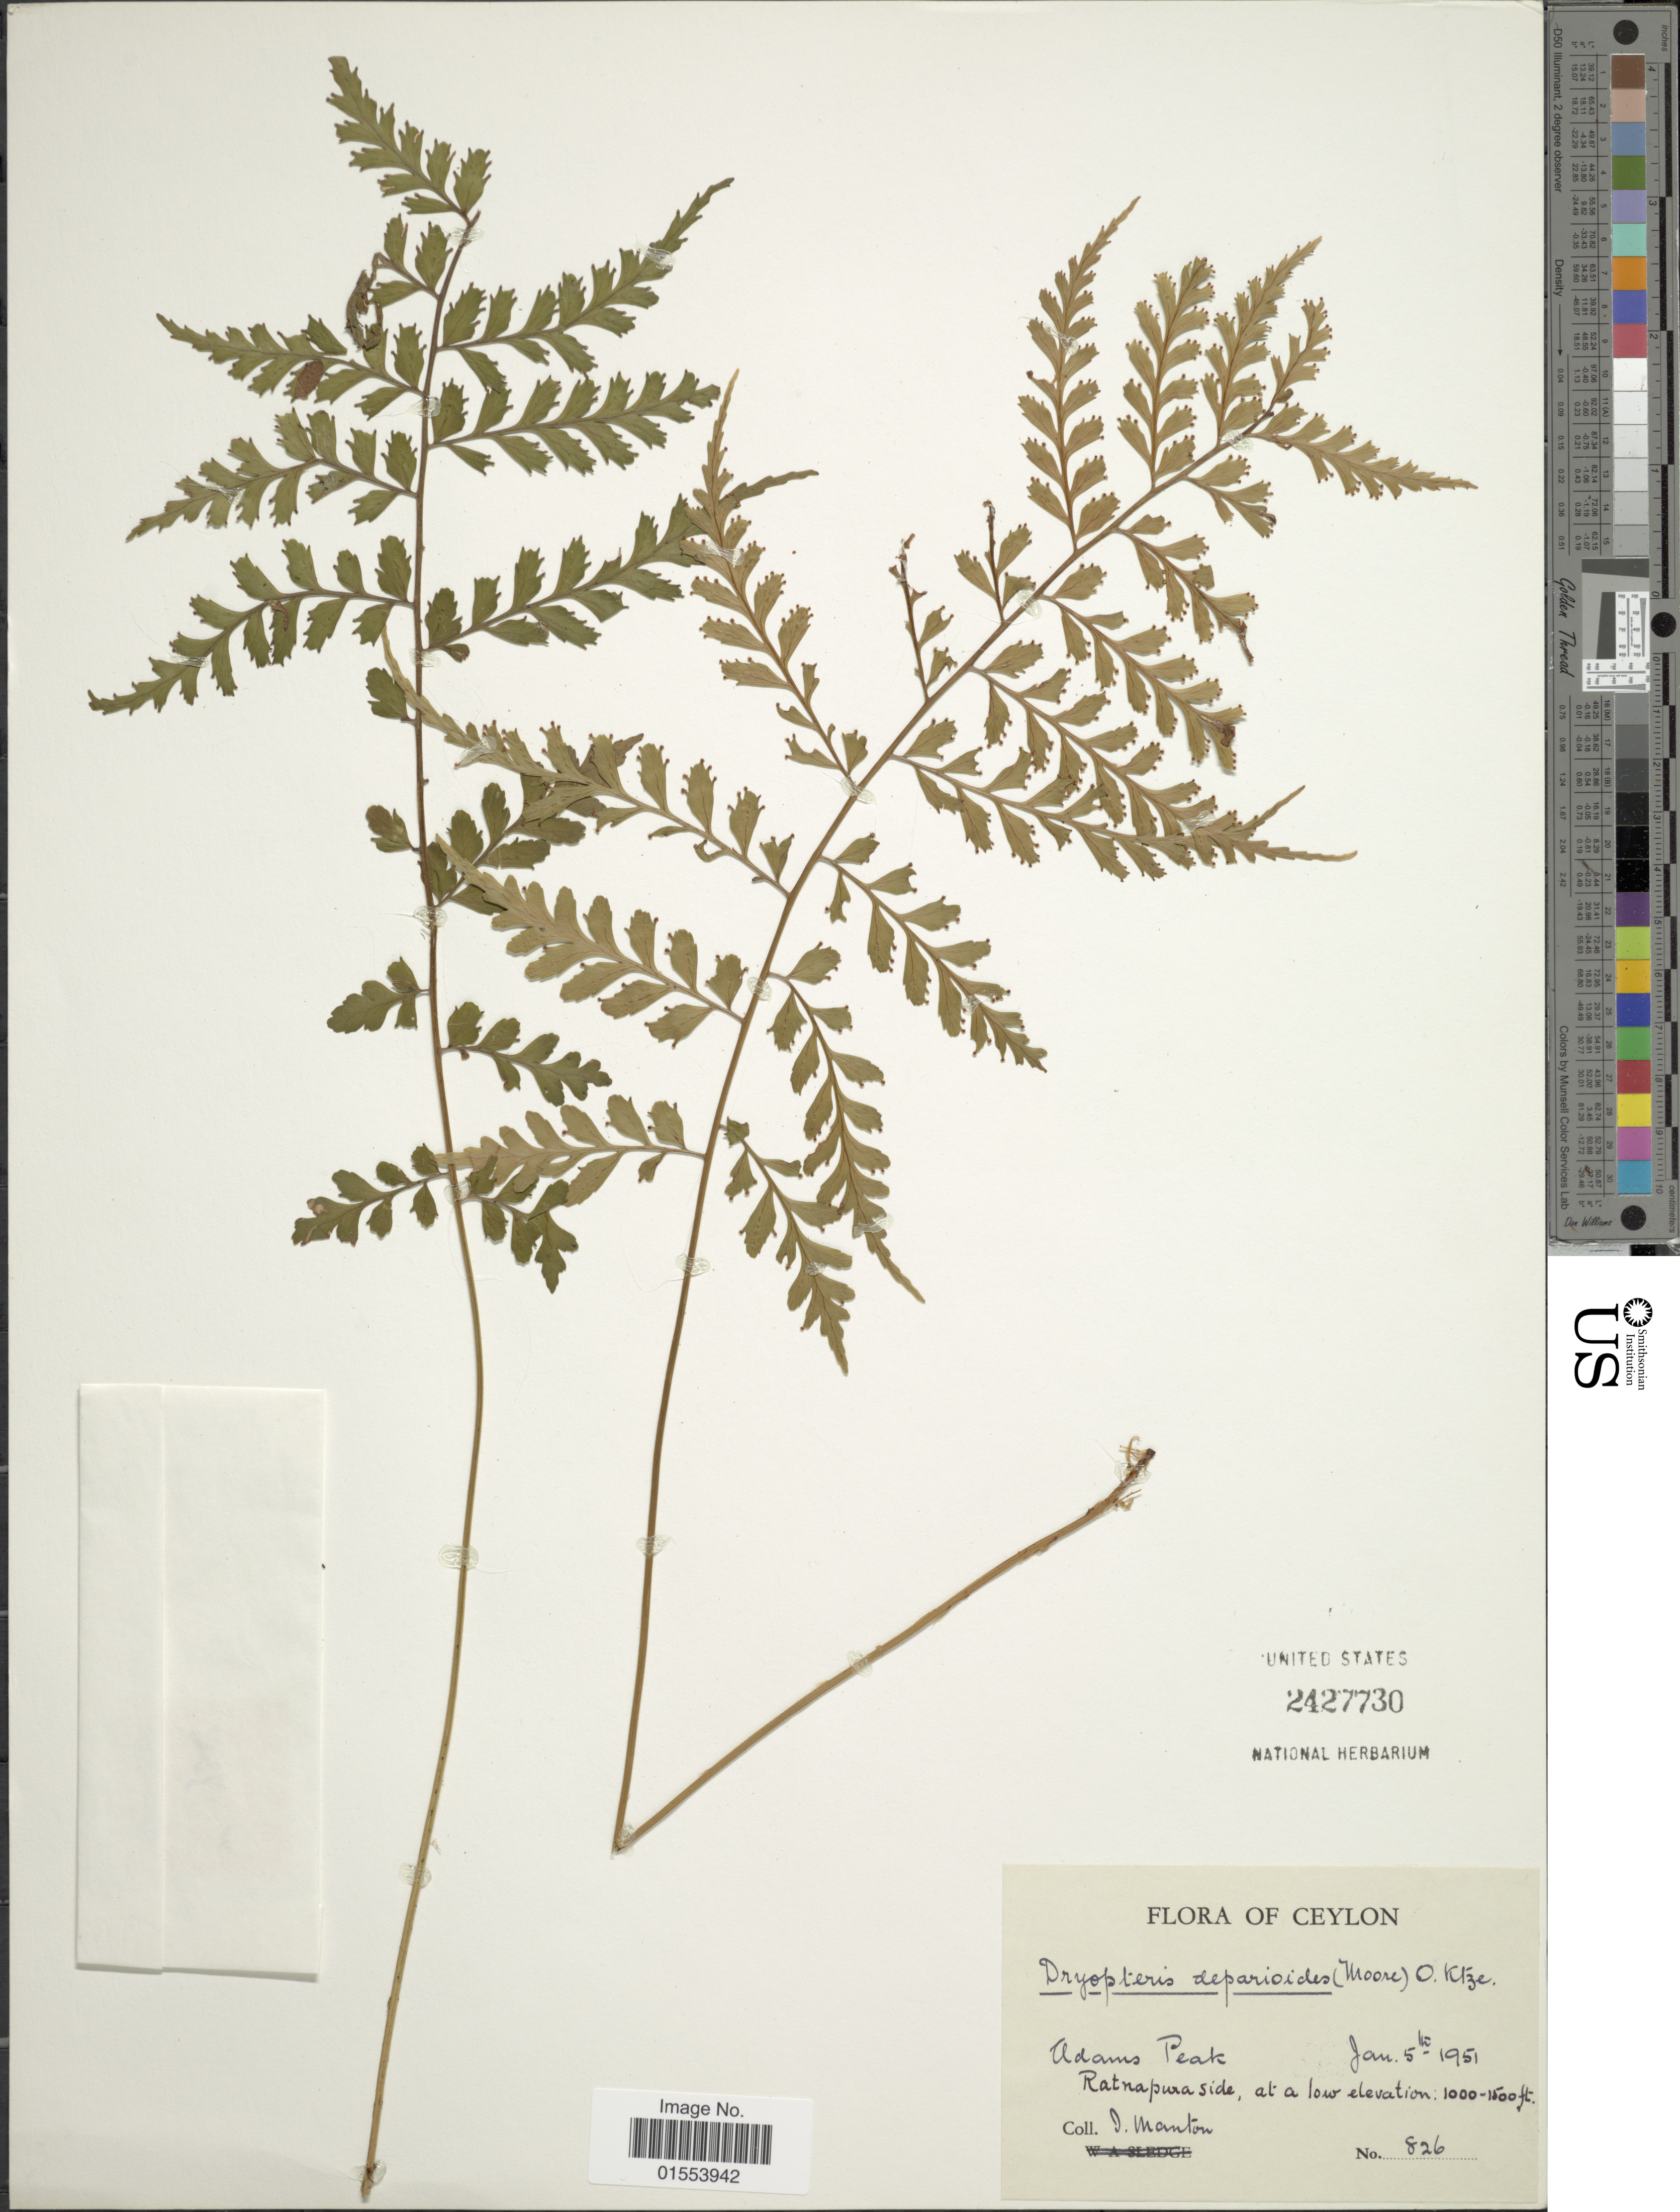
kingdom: Plantae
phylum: Tracheophyta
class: Polypodiopsida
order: Polypodiales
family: Dryopteridaceae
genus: Dryopteris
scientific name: Dryopteris deparioides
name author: (T. Moore) Kuntze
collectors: J. Manton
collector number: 826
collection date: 1951-01-05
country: Sri Lanka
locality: Ceylon, Adams Peak, Ratnapura side, at a low elevation.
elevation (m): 305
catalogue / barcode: US 2427730